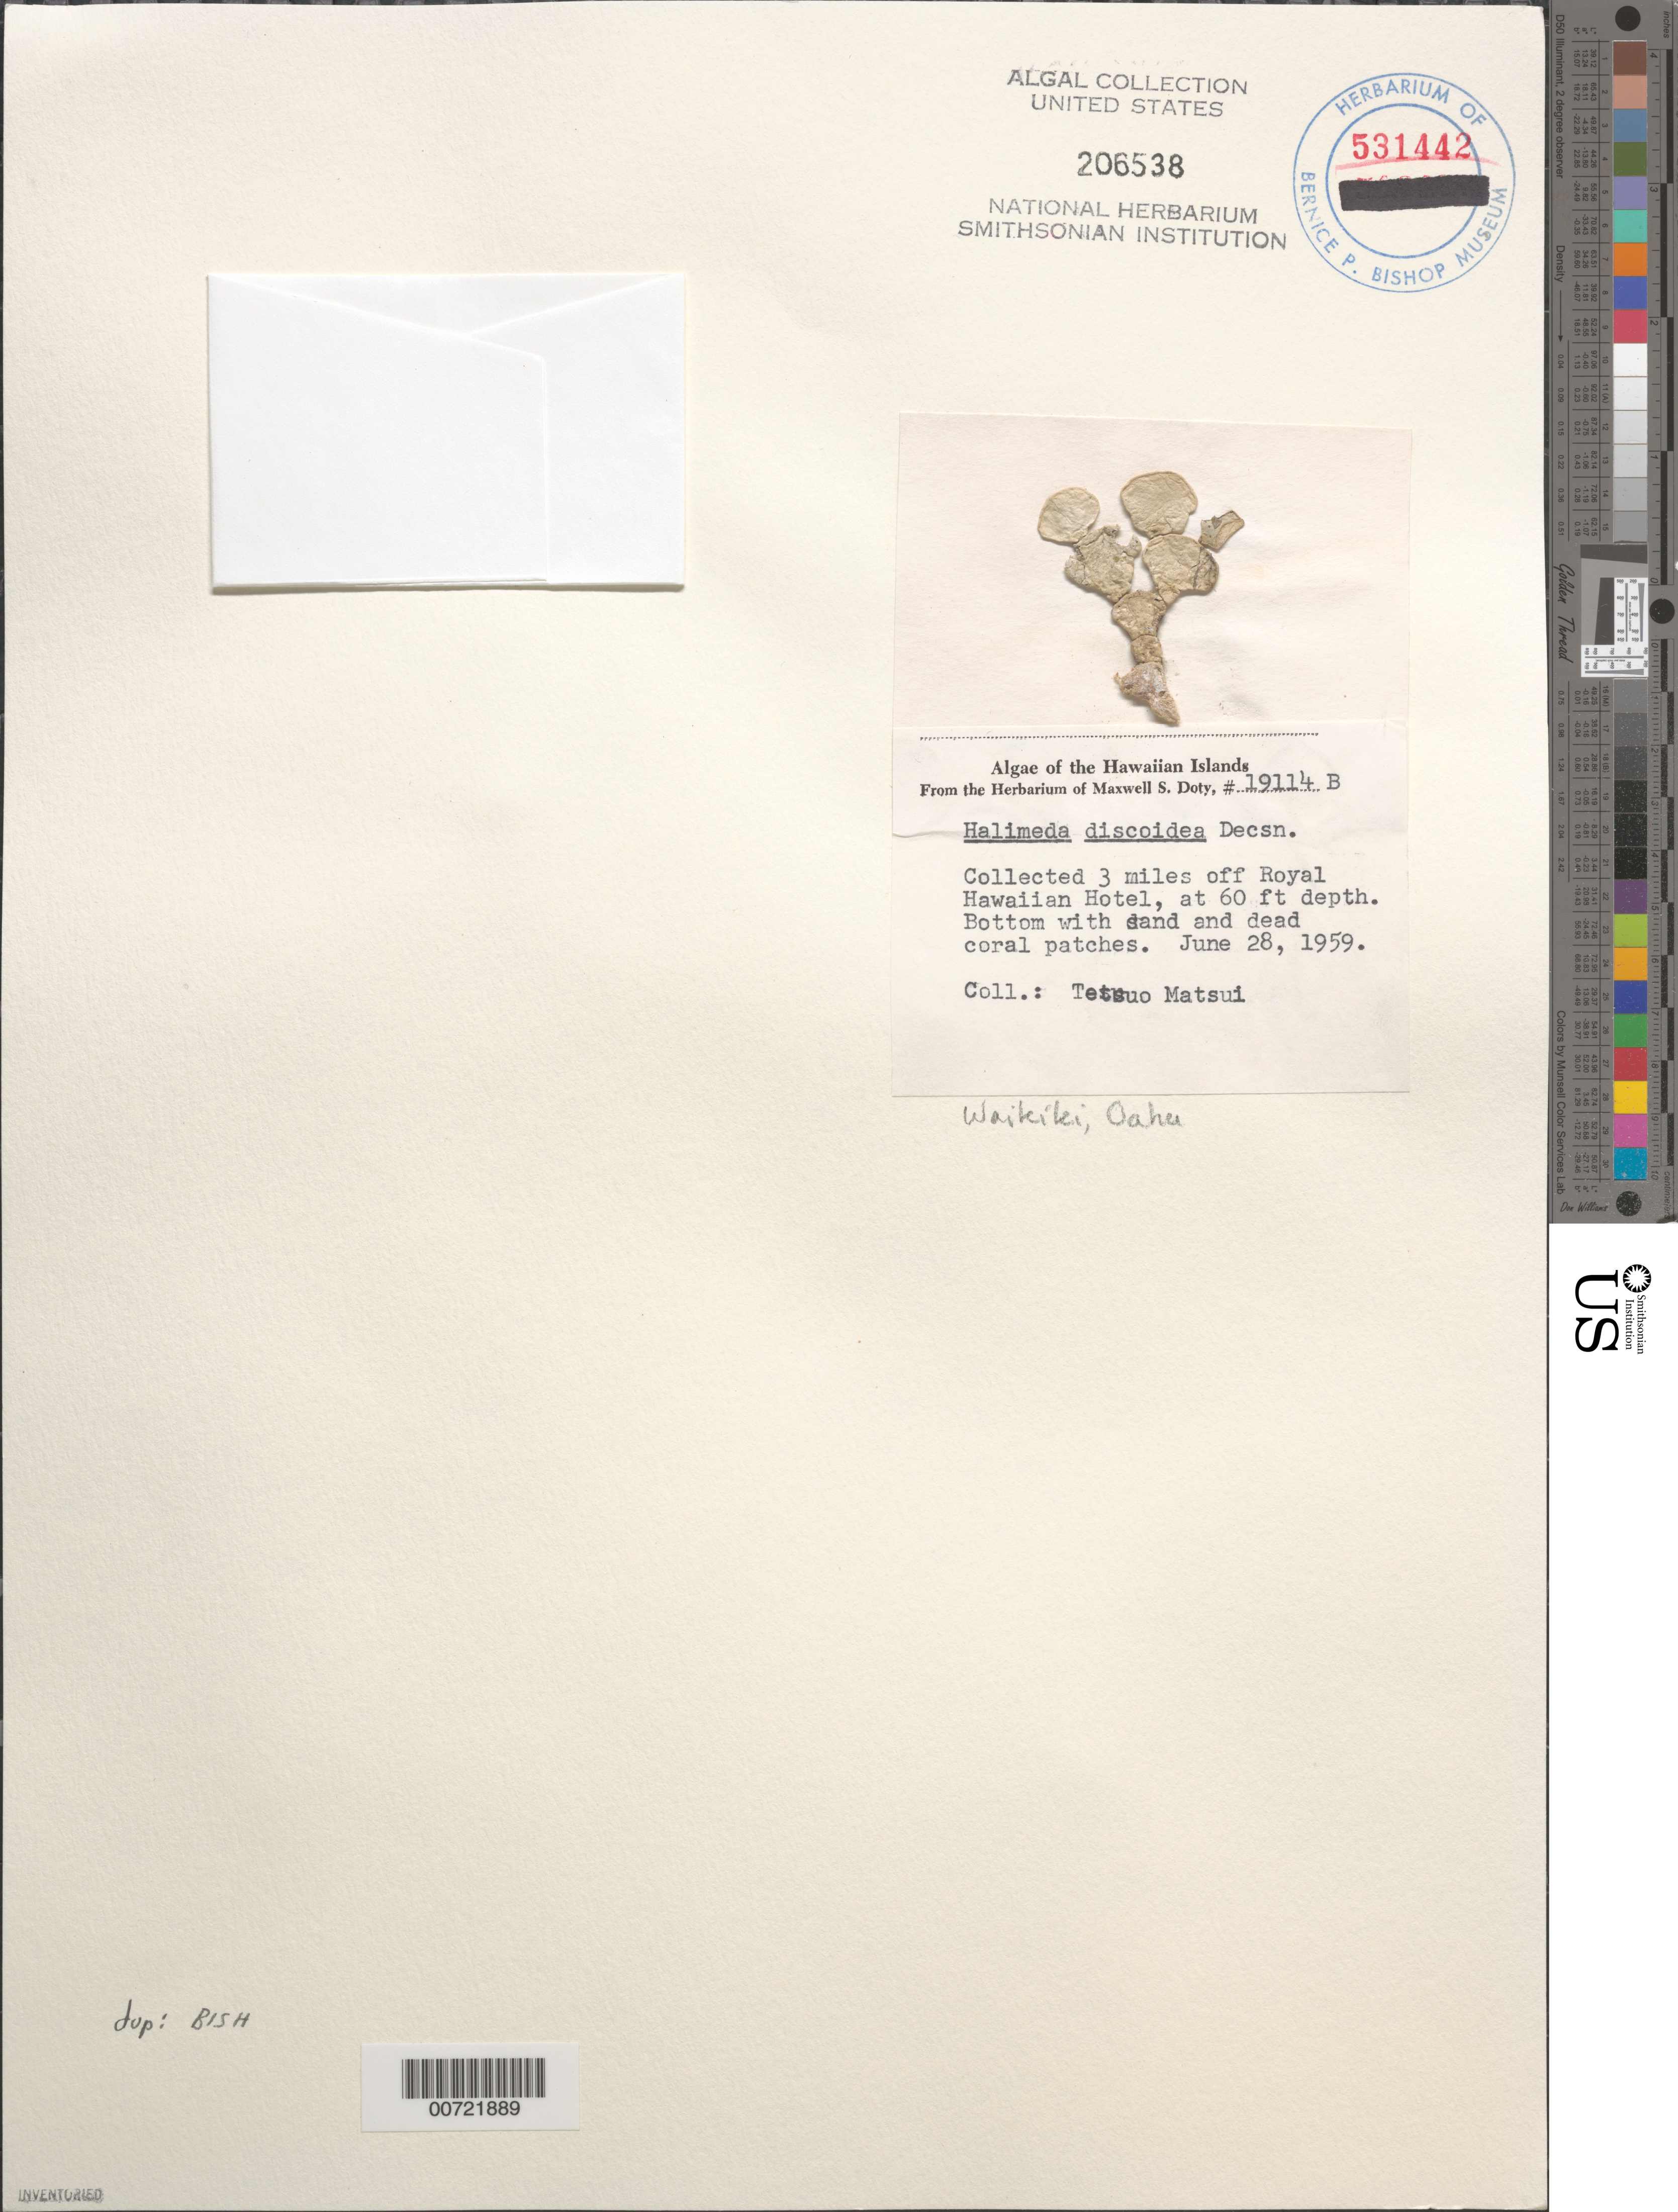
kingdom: Plantae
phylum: Chlorophyta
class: Ulvophyceae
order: Bryopsidales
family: Halimedaceae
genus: Halimeda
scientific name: Halimeda discoidea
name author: Decne.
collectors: T. Matsui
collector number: MSD 19114B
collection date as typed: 28 Jun 1959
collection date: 1959-06-28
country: United States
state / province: Hawaii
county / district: Honolulu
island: Oahu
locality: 3 miles off Royal Hawaiian Hotel, Waikiki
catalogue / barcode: US 206538